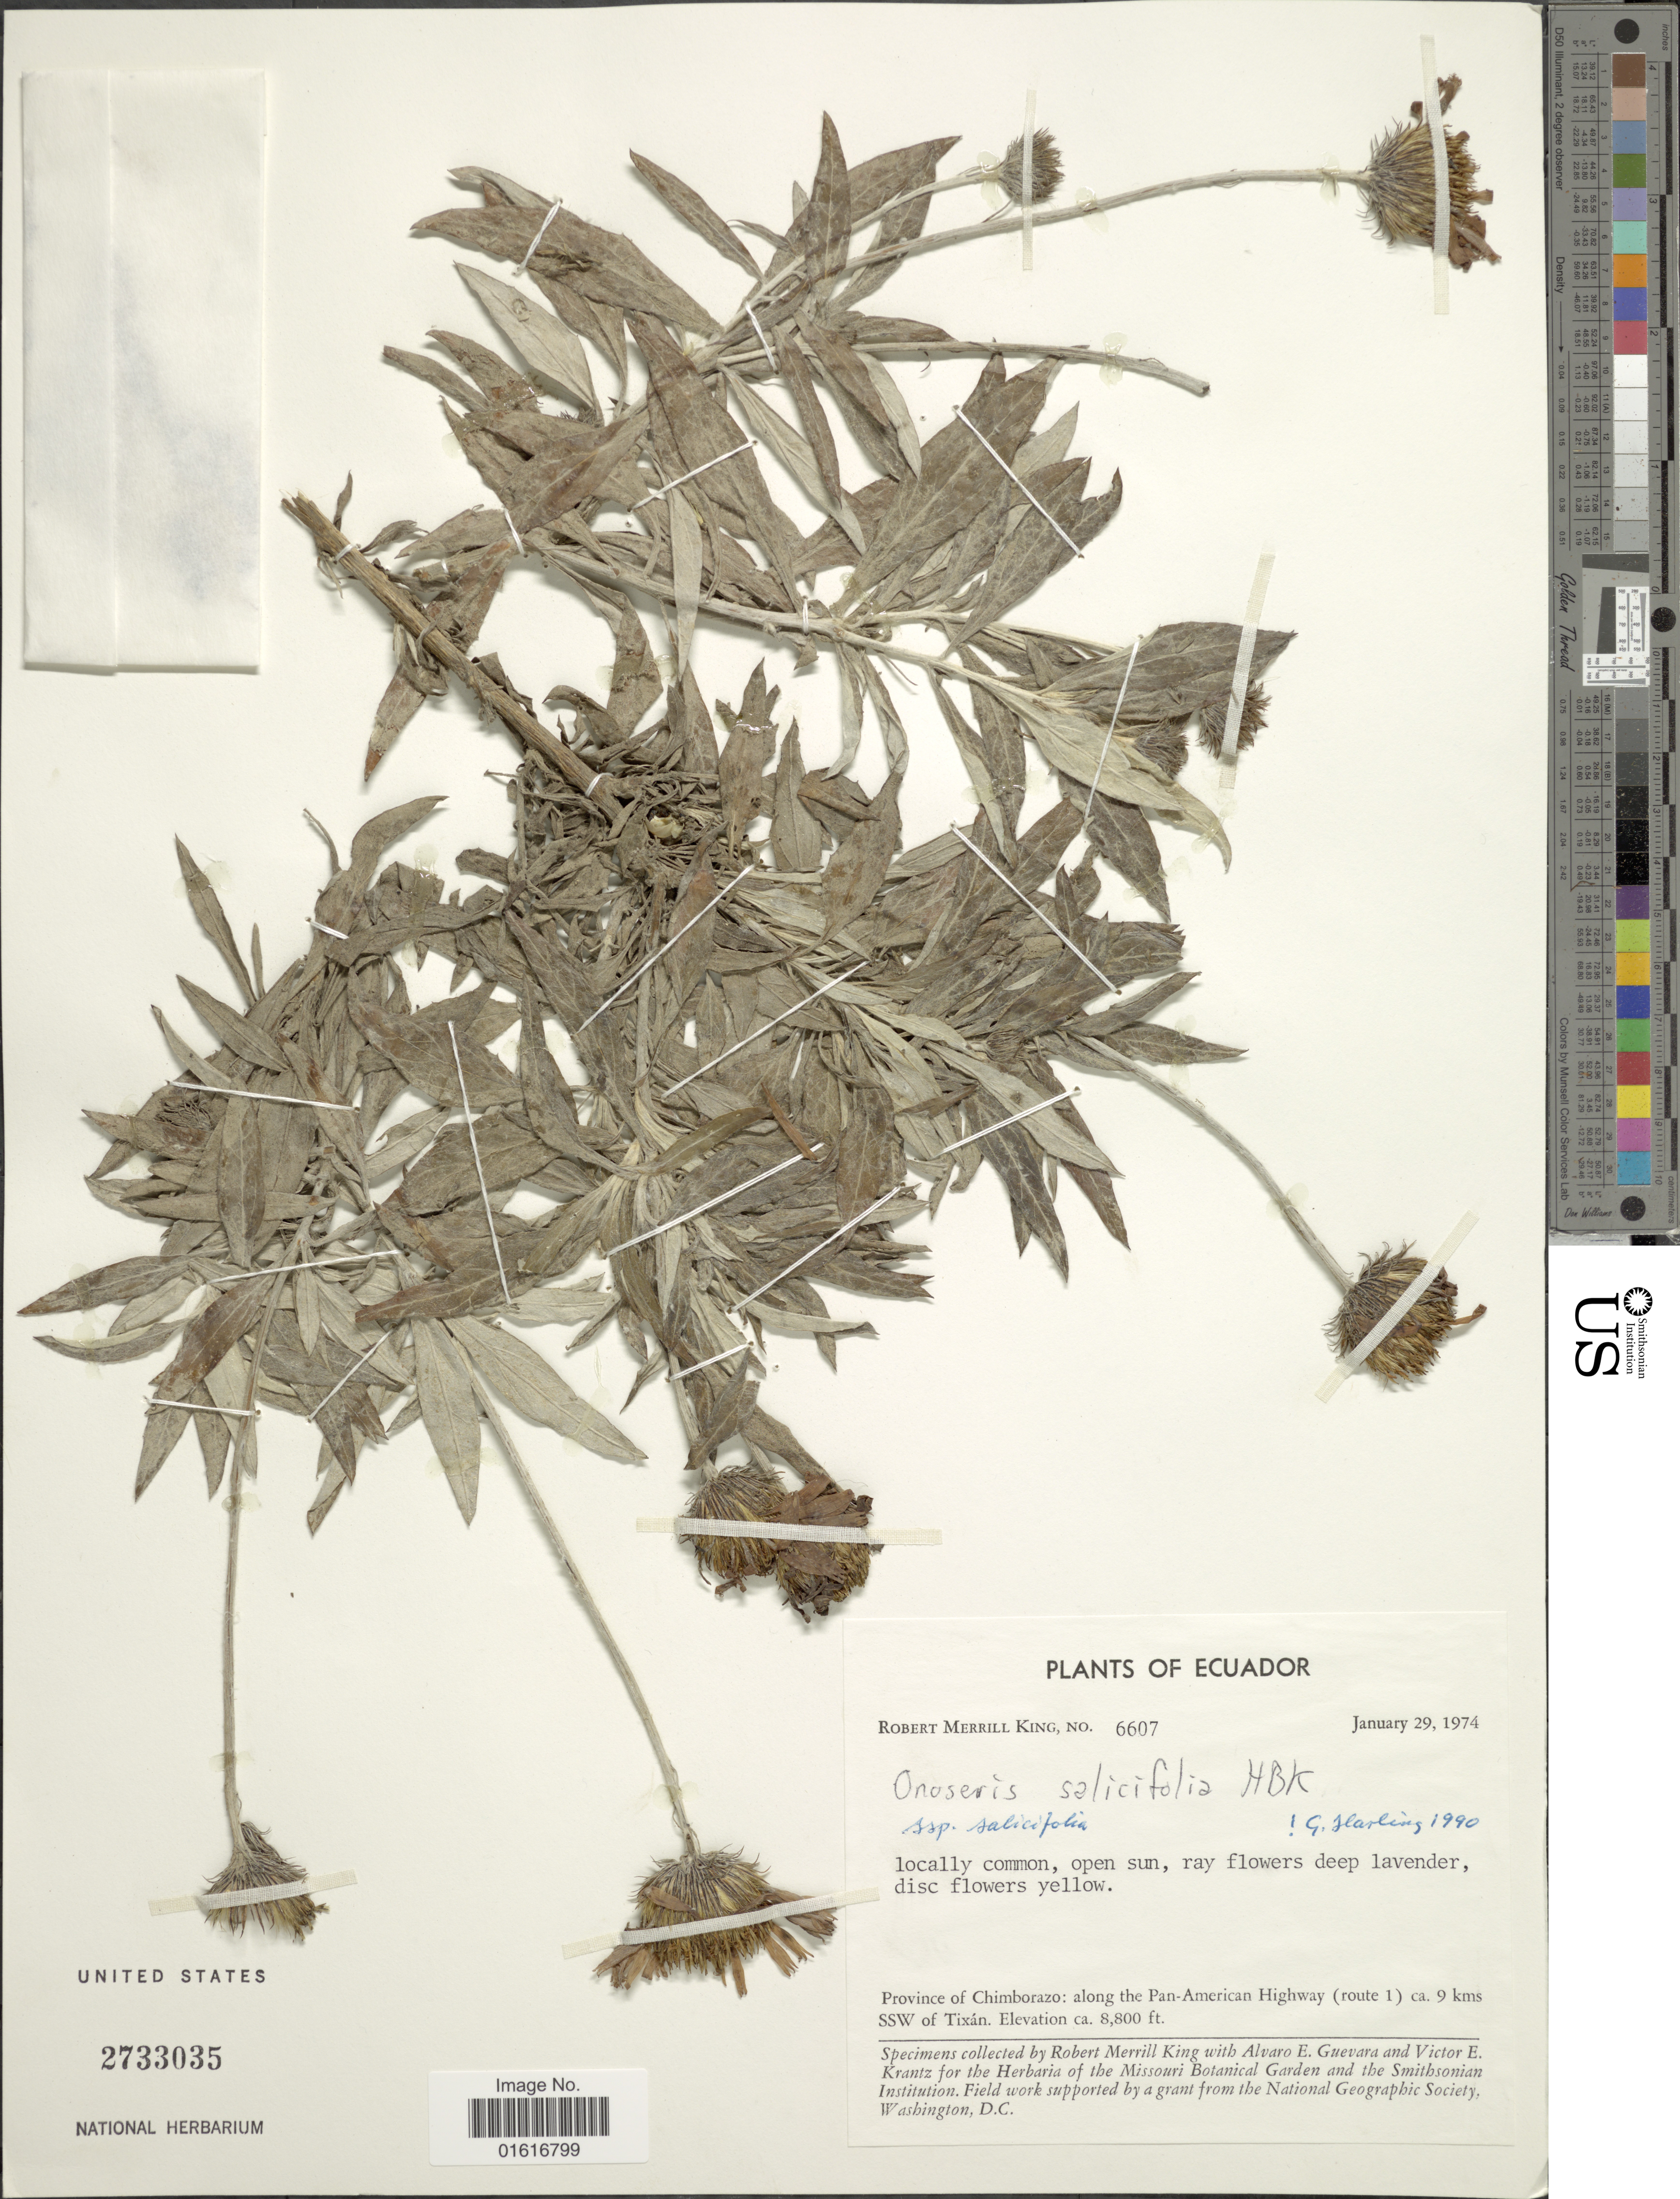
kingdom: Plantae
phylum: Tracheophyta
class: Magnoliopsida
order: Asterales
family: Asteraceae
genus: Onoseris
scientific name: Onoseris salicifolia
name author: Kunth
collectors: R. M. King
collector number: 6607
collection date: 1974-01-29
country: Ecuador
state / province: Chimborazo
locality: Along the Pan American Highway (route 1) CA. 9 KMS SSW of Tixan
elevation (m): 2682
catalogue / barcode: US 2733035